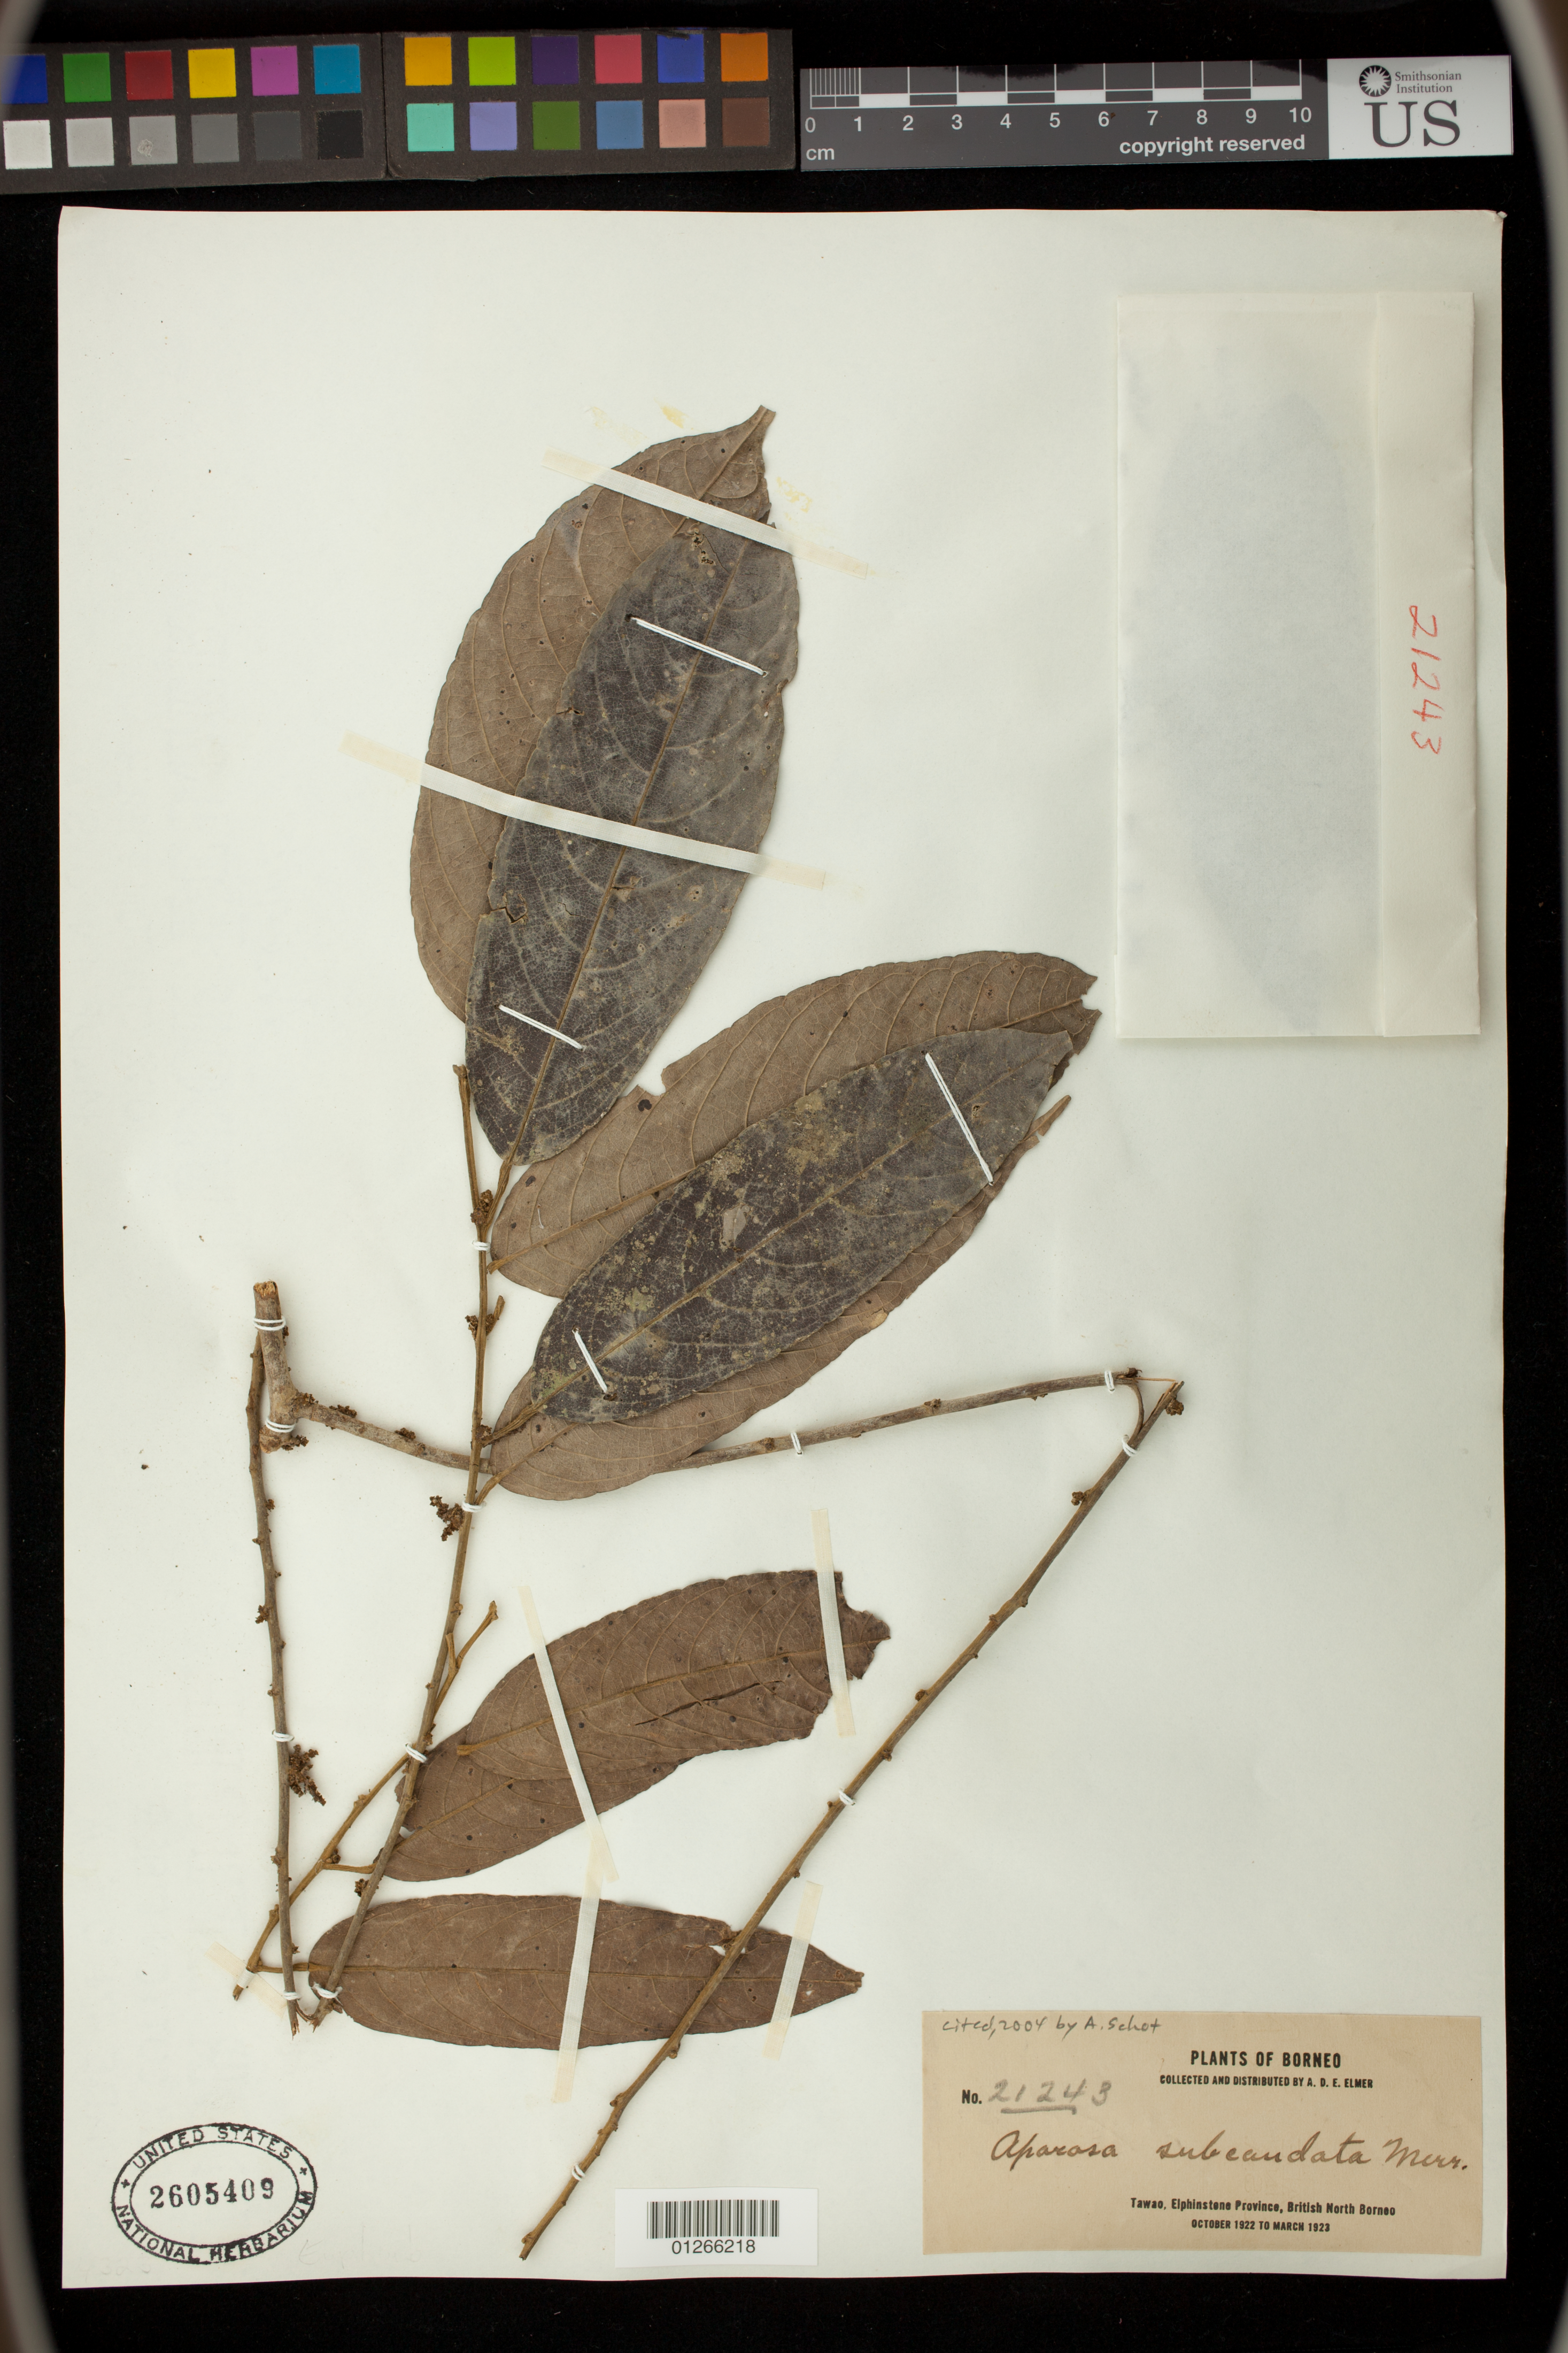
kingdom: Plantae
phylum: Tracheophyta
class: Magnoliopsida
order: Malpighiales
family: Phyllanthaceae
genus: Aporosa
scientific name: Aporosa subcaudata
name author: Merr.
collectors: A. D. E. Elmer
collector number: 21243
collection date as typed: Oct 1922 to -- Mar 1923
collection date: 1922-10/1923-03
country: Malaysia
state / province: Sabah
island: Borneo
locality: Tawao, Elphinstone Province, British North Borneo.